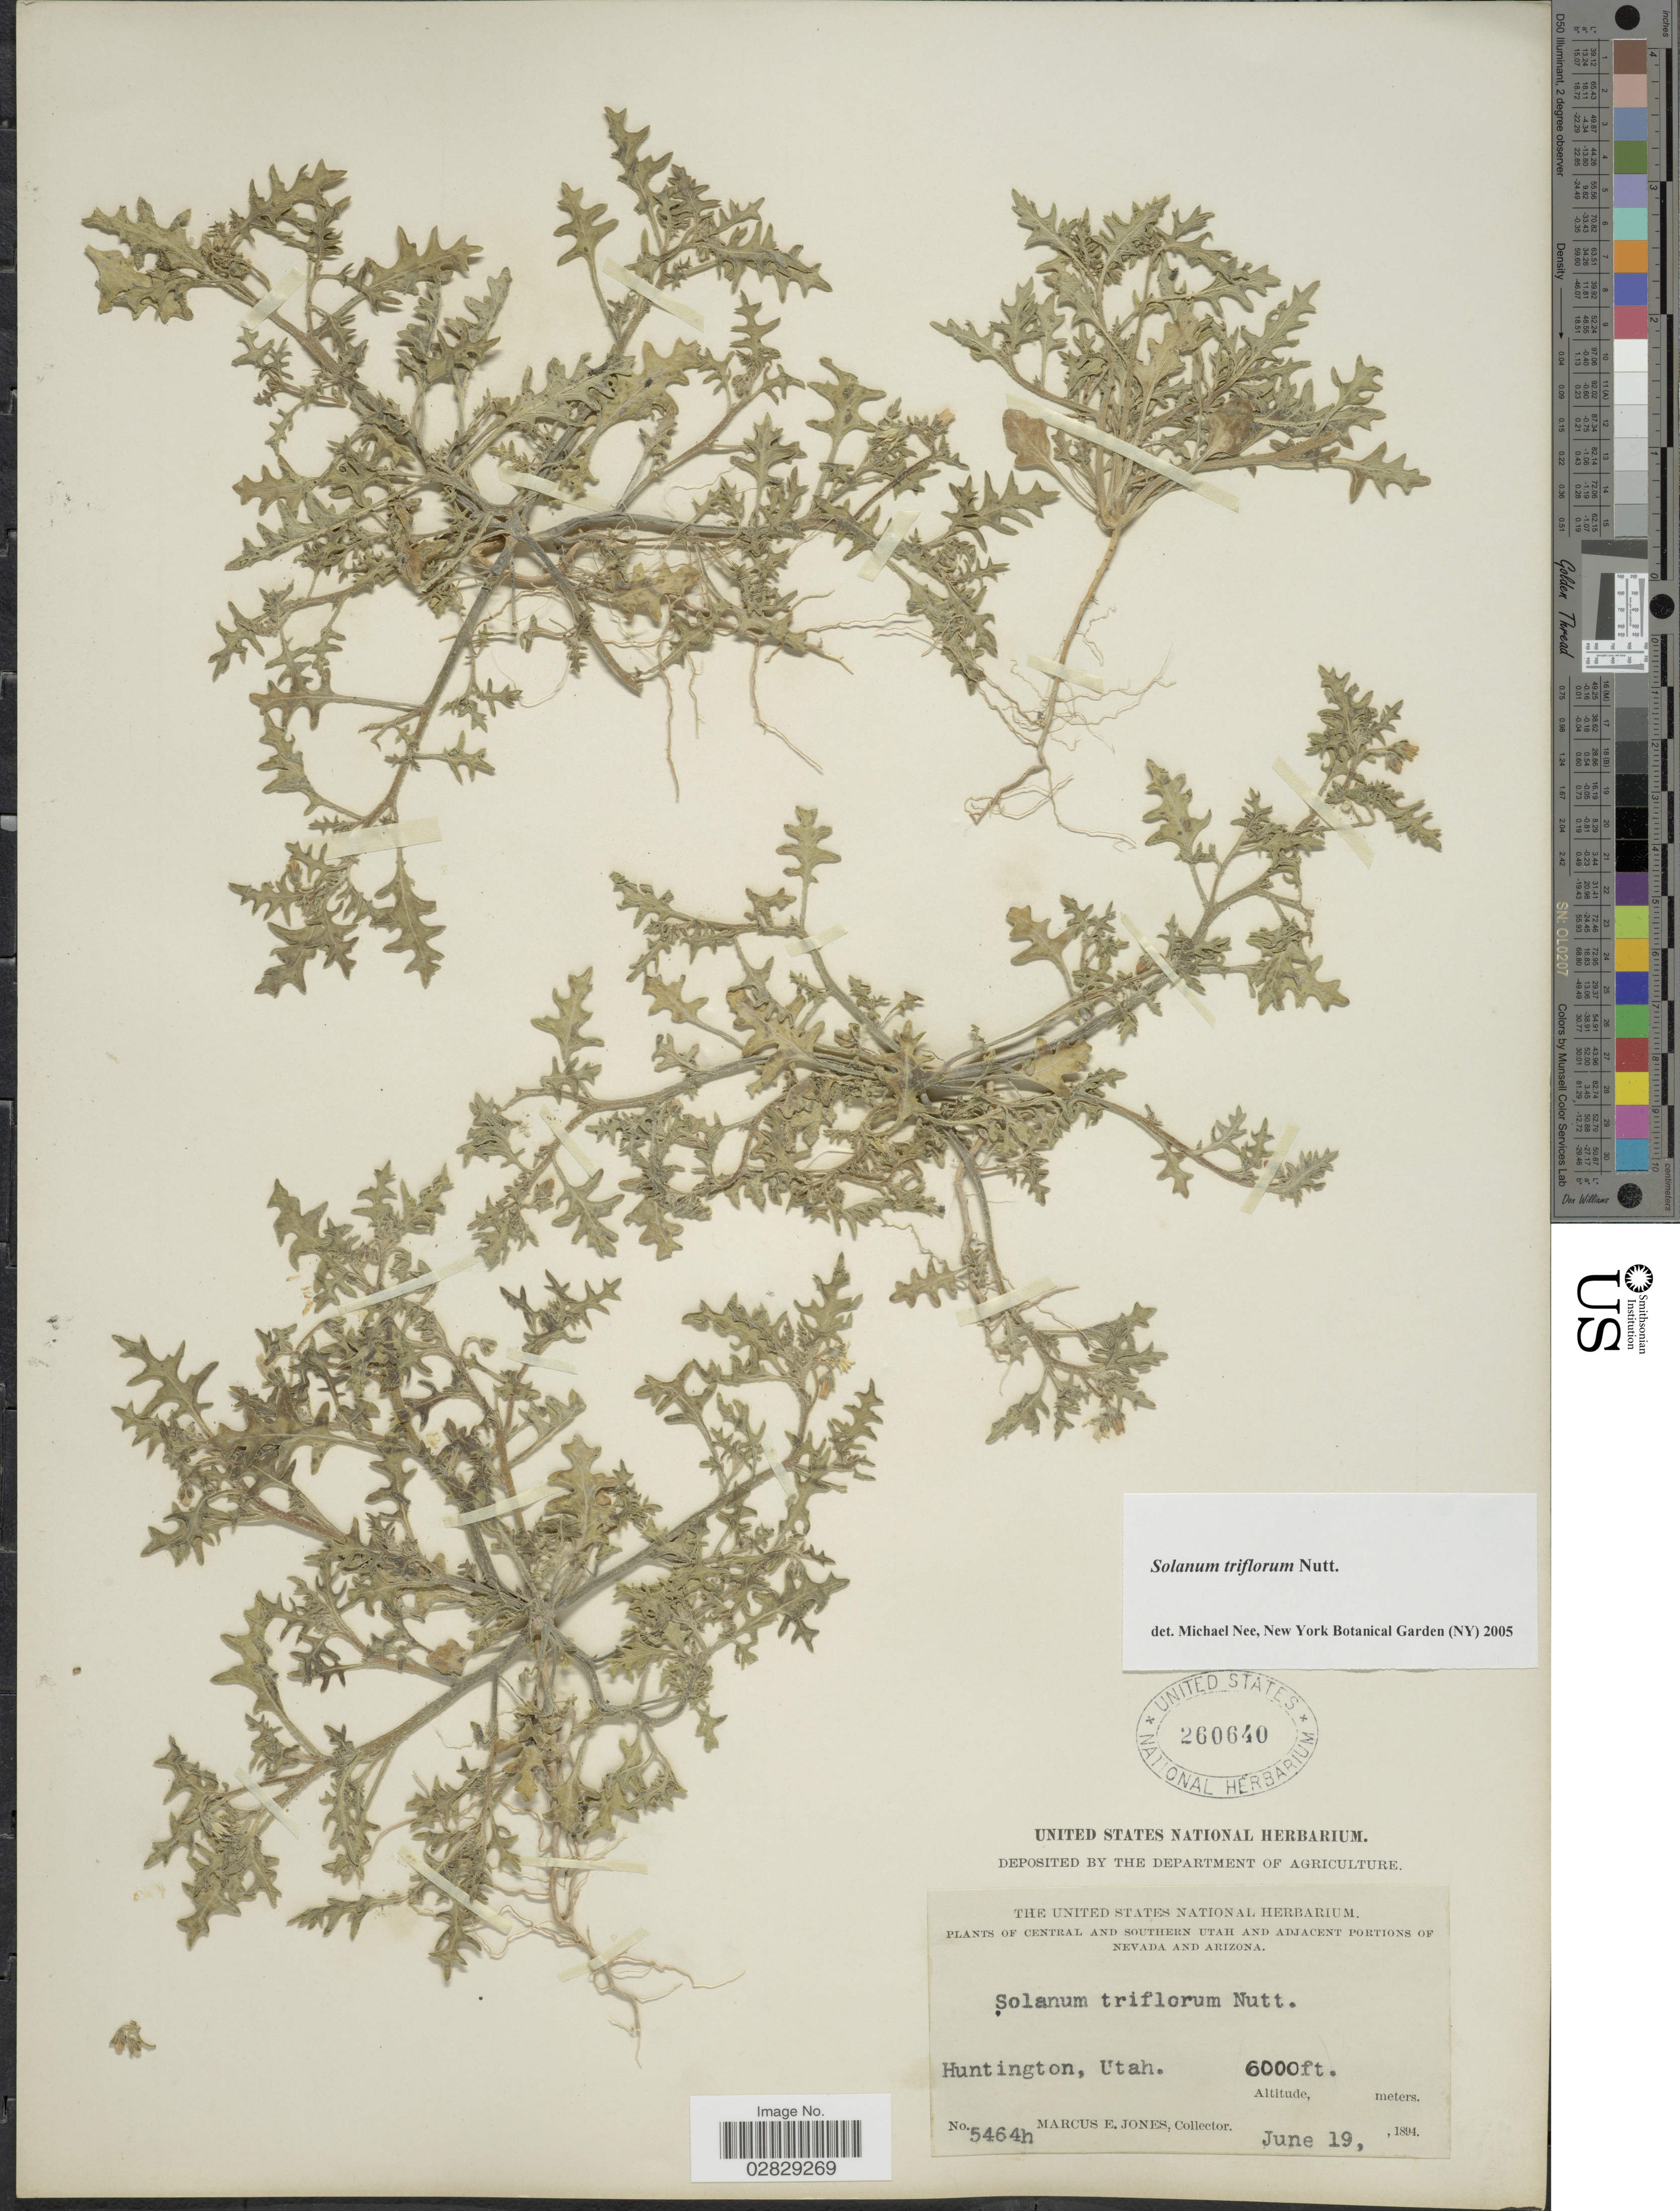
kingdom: Plantae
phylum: Tracheophyta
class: Magnoliopsida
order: Solanales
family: Solanaceae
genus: Solanum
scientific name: Solanum triflorum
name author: Nutt.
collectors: M. E. Jones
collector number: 5464h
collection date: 1894-06-19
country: United States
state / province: Utah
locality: Central and Southern Utah. Huntington.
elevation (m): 1829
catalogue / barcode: US 260640